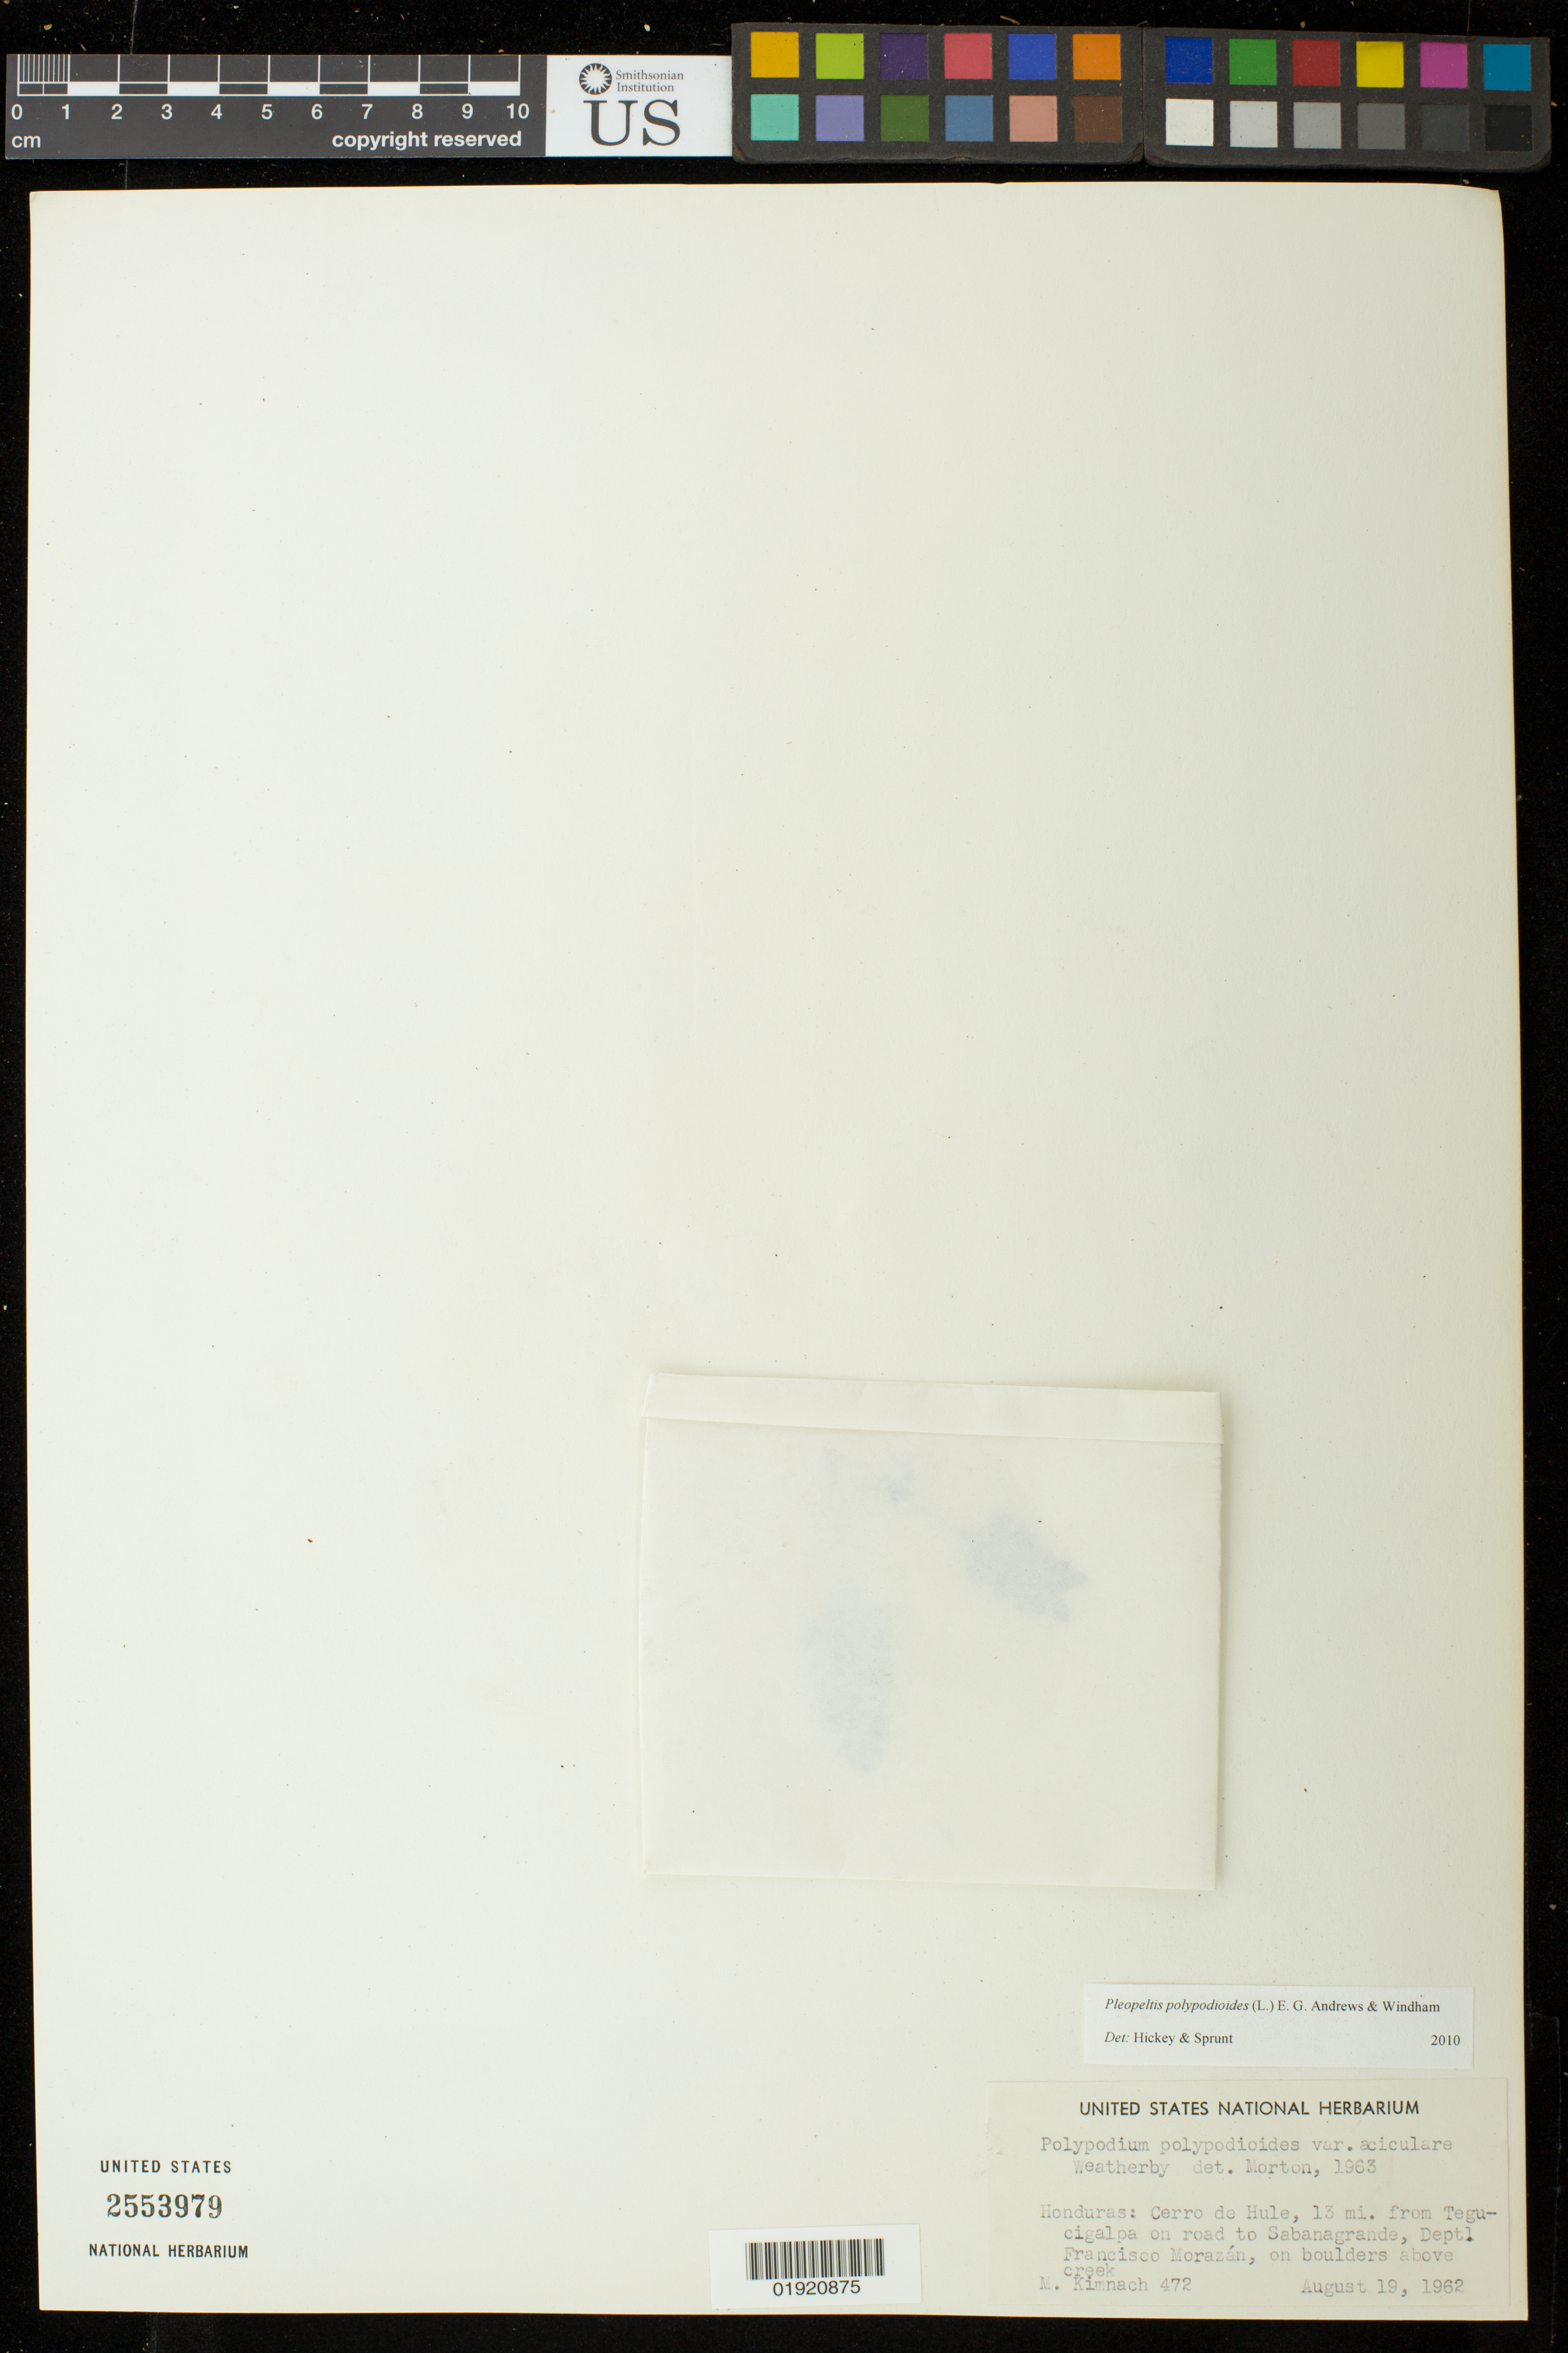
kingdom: Plantae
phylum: Tracheophyta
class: Polypodiopsida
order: Polypodiales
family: Polypodiaceae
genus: Pleopeltis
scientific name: Pleopeltis polypodioides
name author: (L.) E.G. Andrews & Windham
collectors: M. Kimnach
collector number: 472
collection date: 1962-08-19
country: Honduras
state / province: Fco. Morazán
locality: Honduras: Cerro de Hule, 13 mi. from Tegucigalpa on road to Sabanagrande, Dept. Francisco Morazan.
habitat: On boulders above creek.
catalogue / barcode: US 2553979